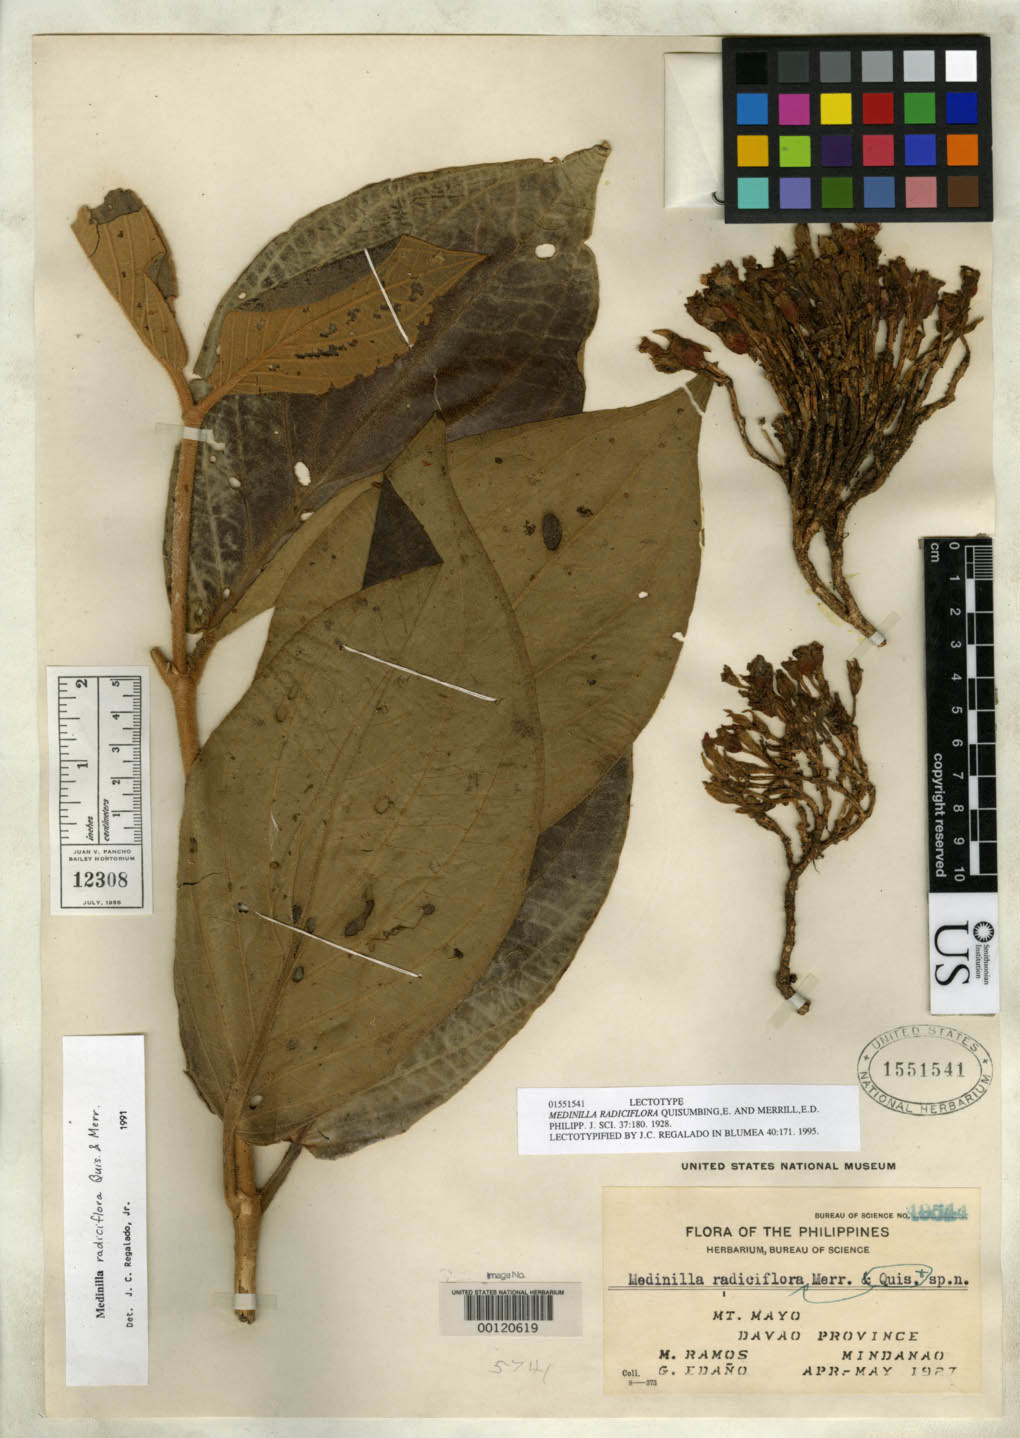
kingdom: Plantae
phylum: Tracheophyta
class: Magnoliopsida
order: Myrtales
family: Melastomataceae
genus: Medinilla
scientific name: Medinilla radiciflora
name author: Quisumb. & Merr.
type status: Lectotype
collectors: M. Ramos & G. E. Edaño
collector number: Bur. Sci. 49544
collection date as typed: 24 May 1927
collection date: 1927-05-24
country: Philippines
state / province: Davao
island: Mindanao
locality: Mt. Mayo, Limot.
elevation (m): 750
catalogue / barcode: US 1551541